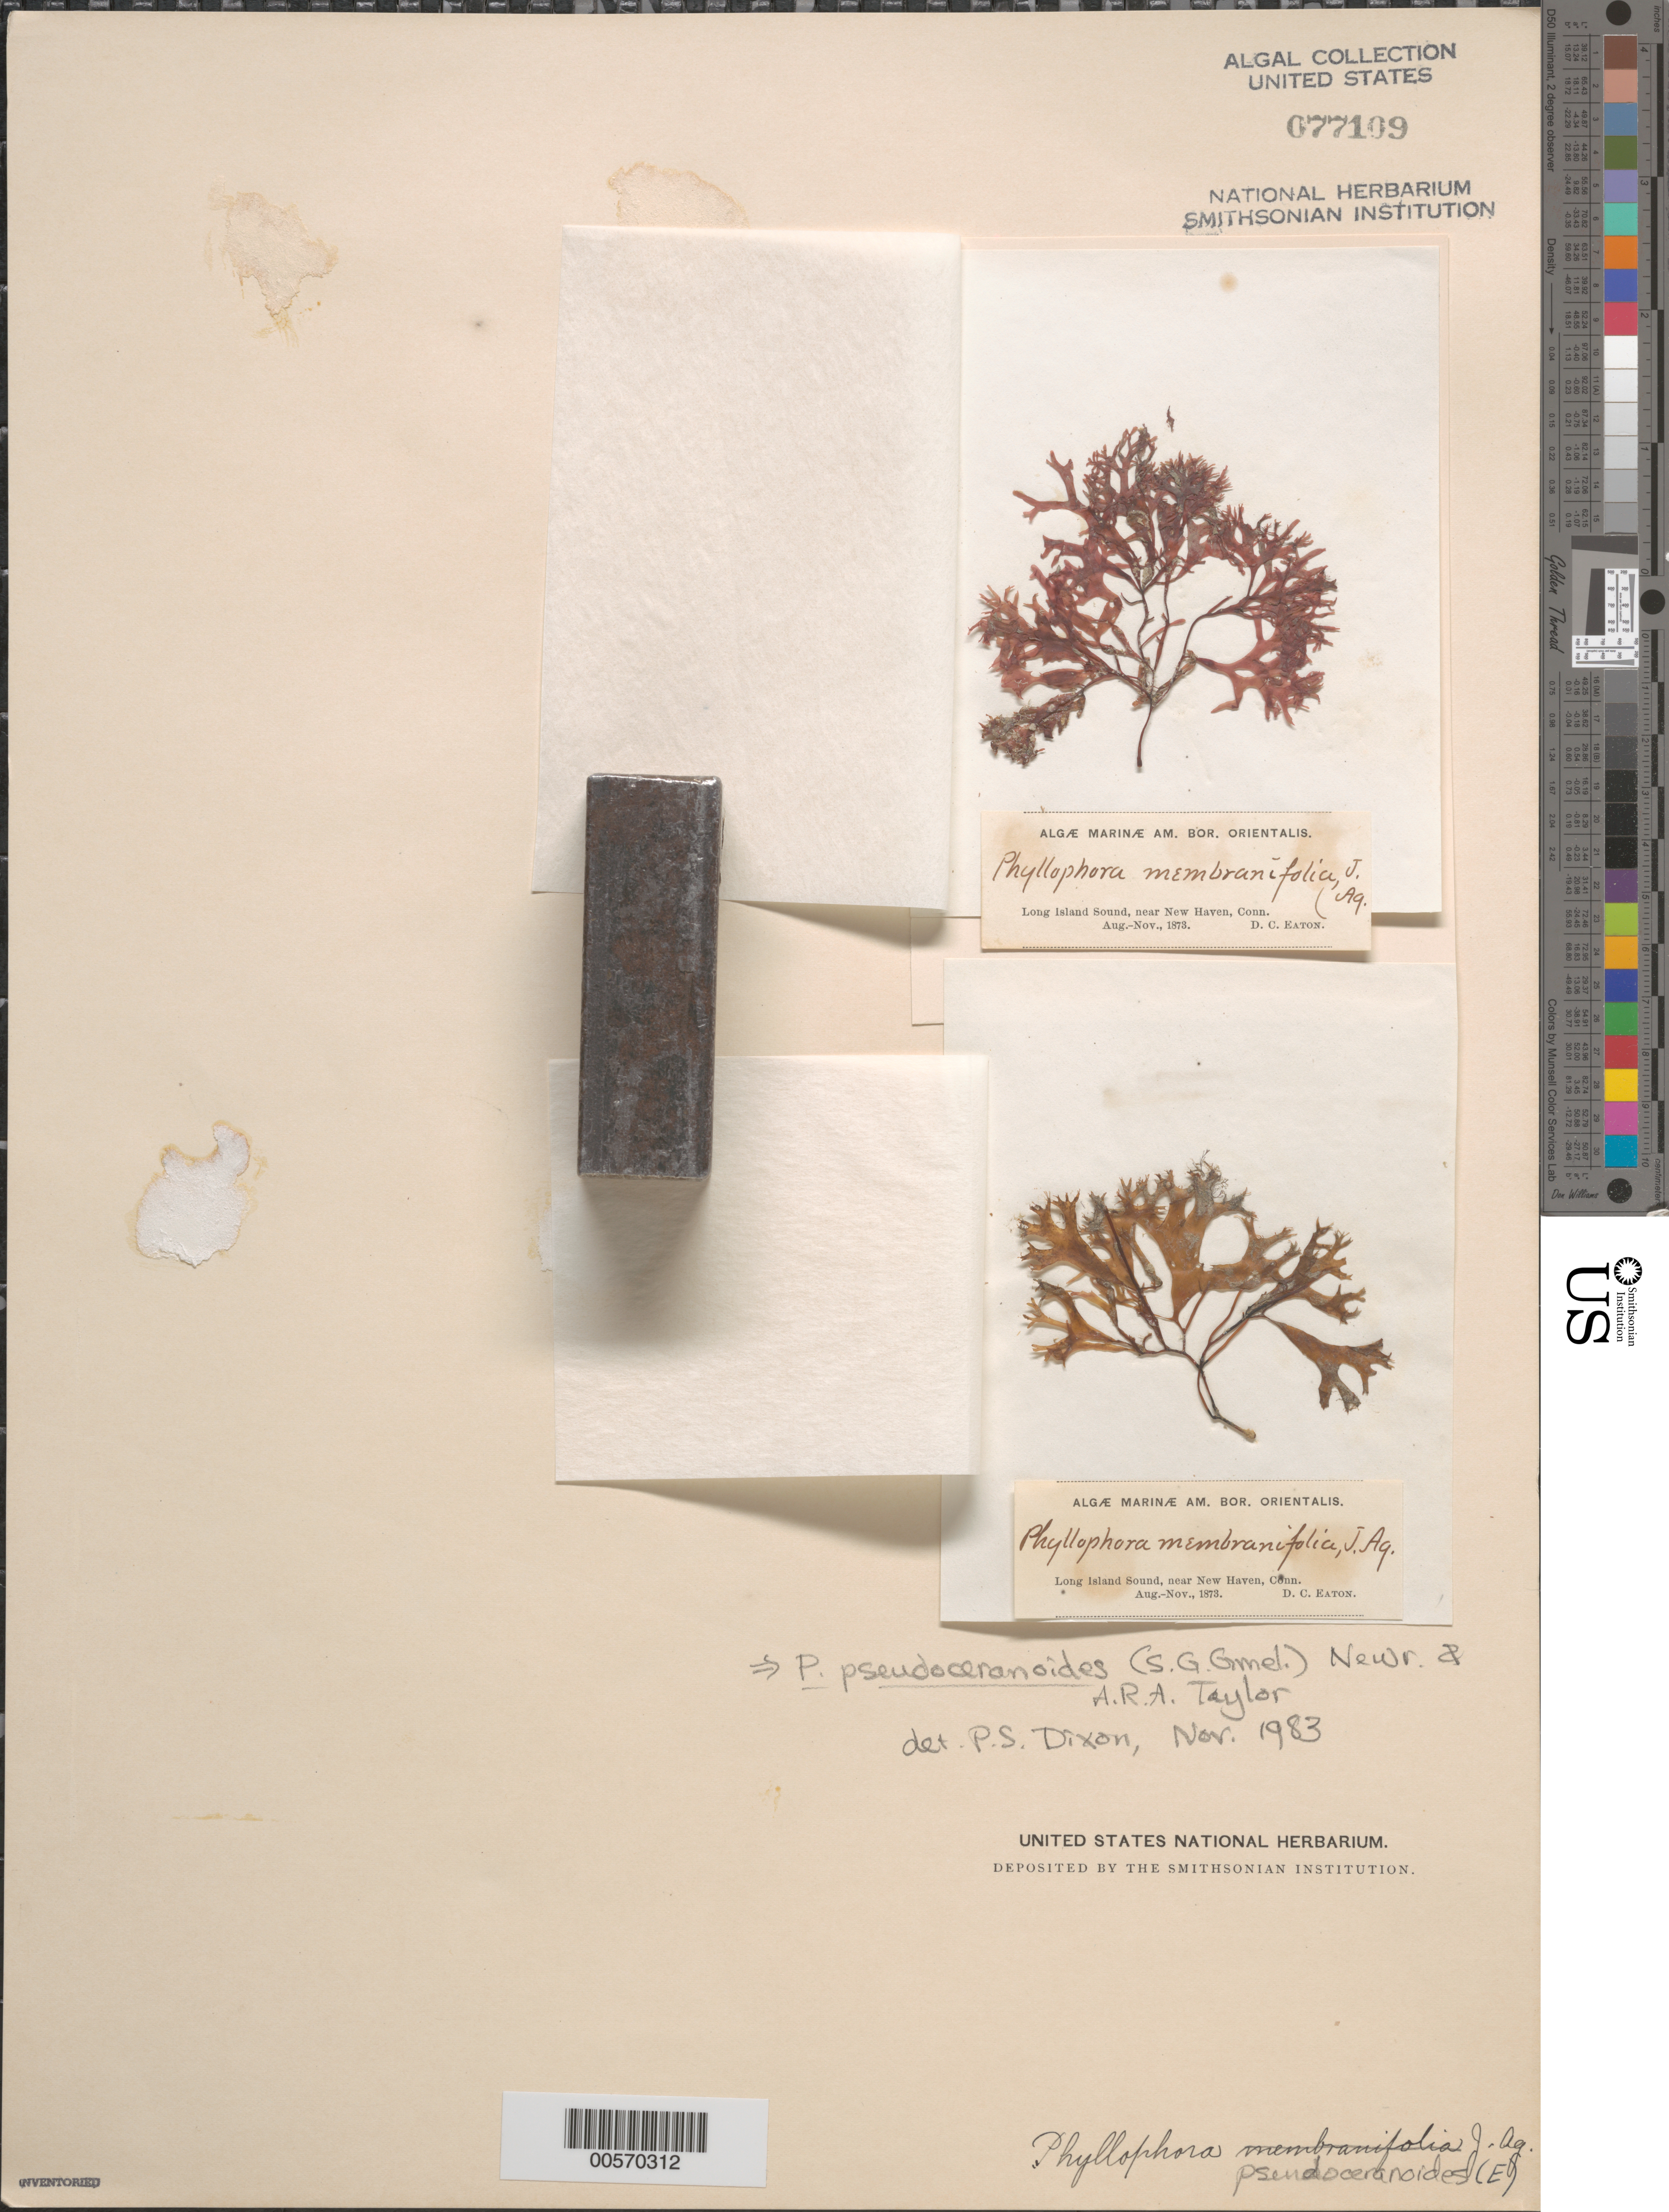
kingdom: Plantae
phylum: Rhodophyta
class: Florideophyceae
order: Gigartinales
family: Phyllophoraceae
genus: Phyllophora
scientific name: Phyllophora pseudoceranoides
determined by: Dixon, P. S.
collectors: D. C. Eaton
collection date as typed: Aug 1873 to -- Nov 1873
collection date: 1873-08/1873-11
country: United States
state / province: Connecticut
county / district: New Haven County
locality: Long Island Sound, near New Haven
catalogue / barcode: US 77109